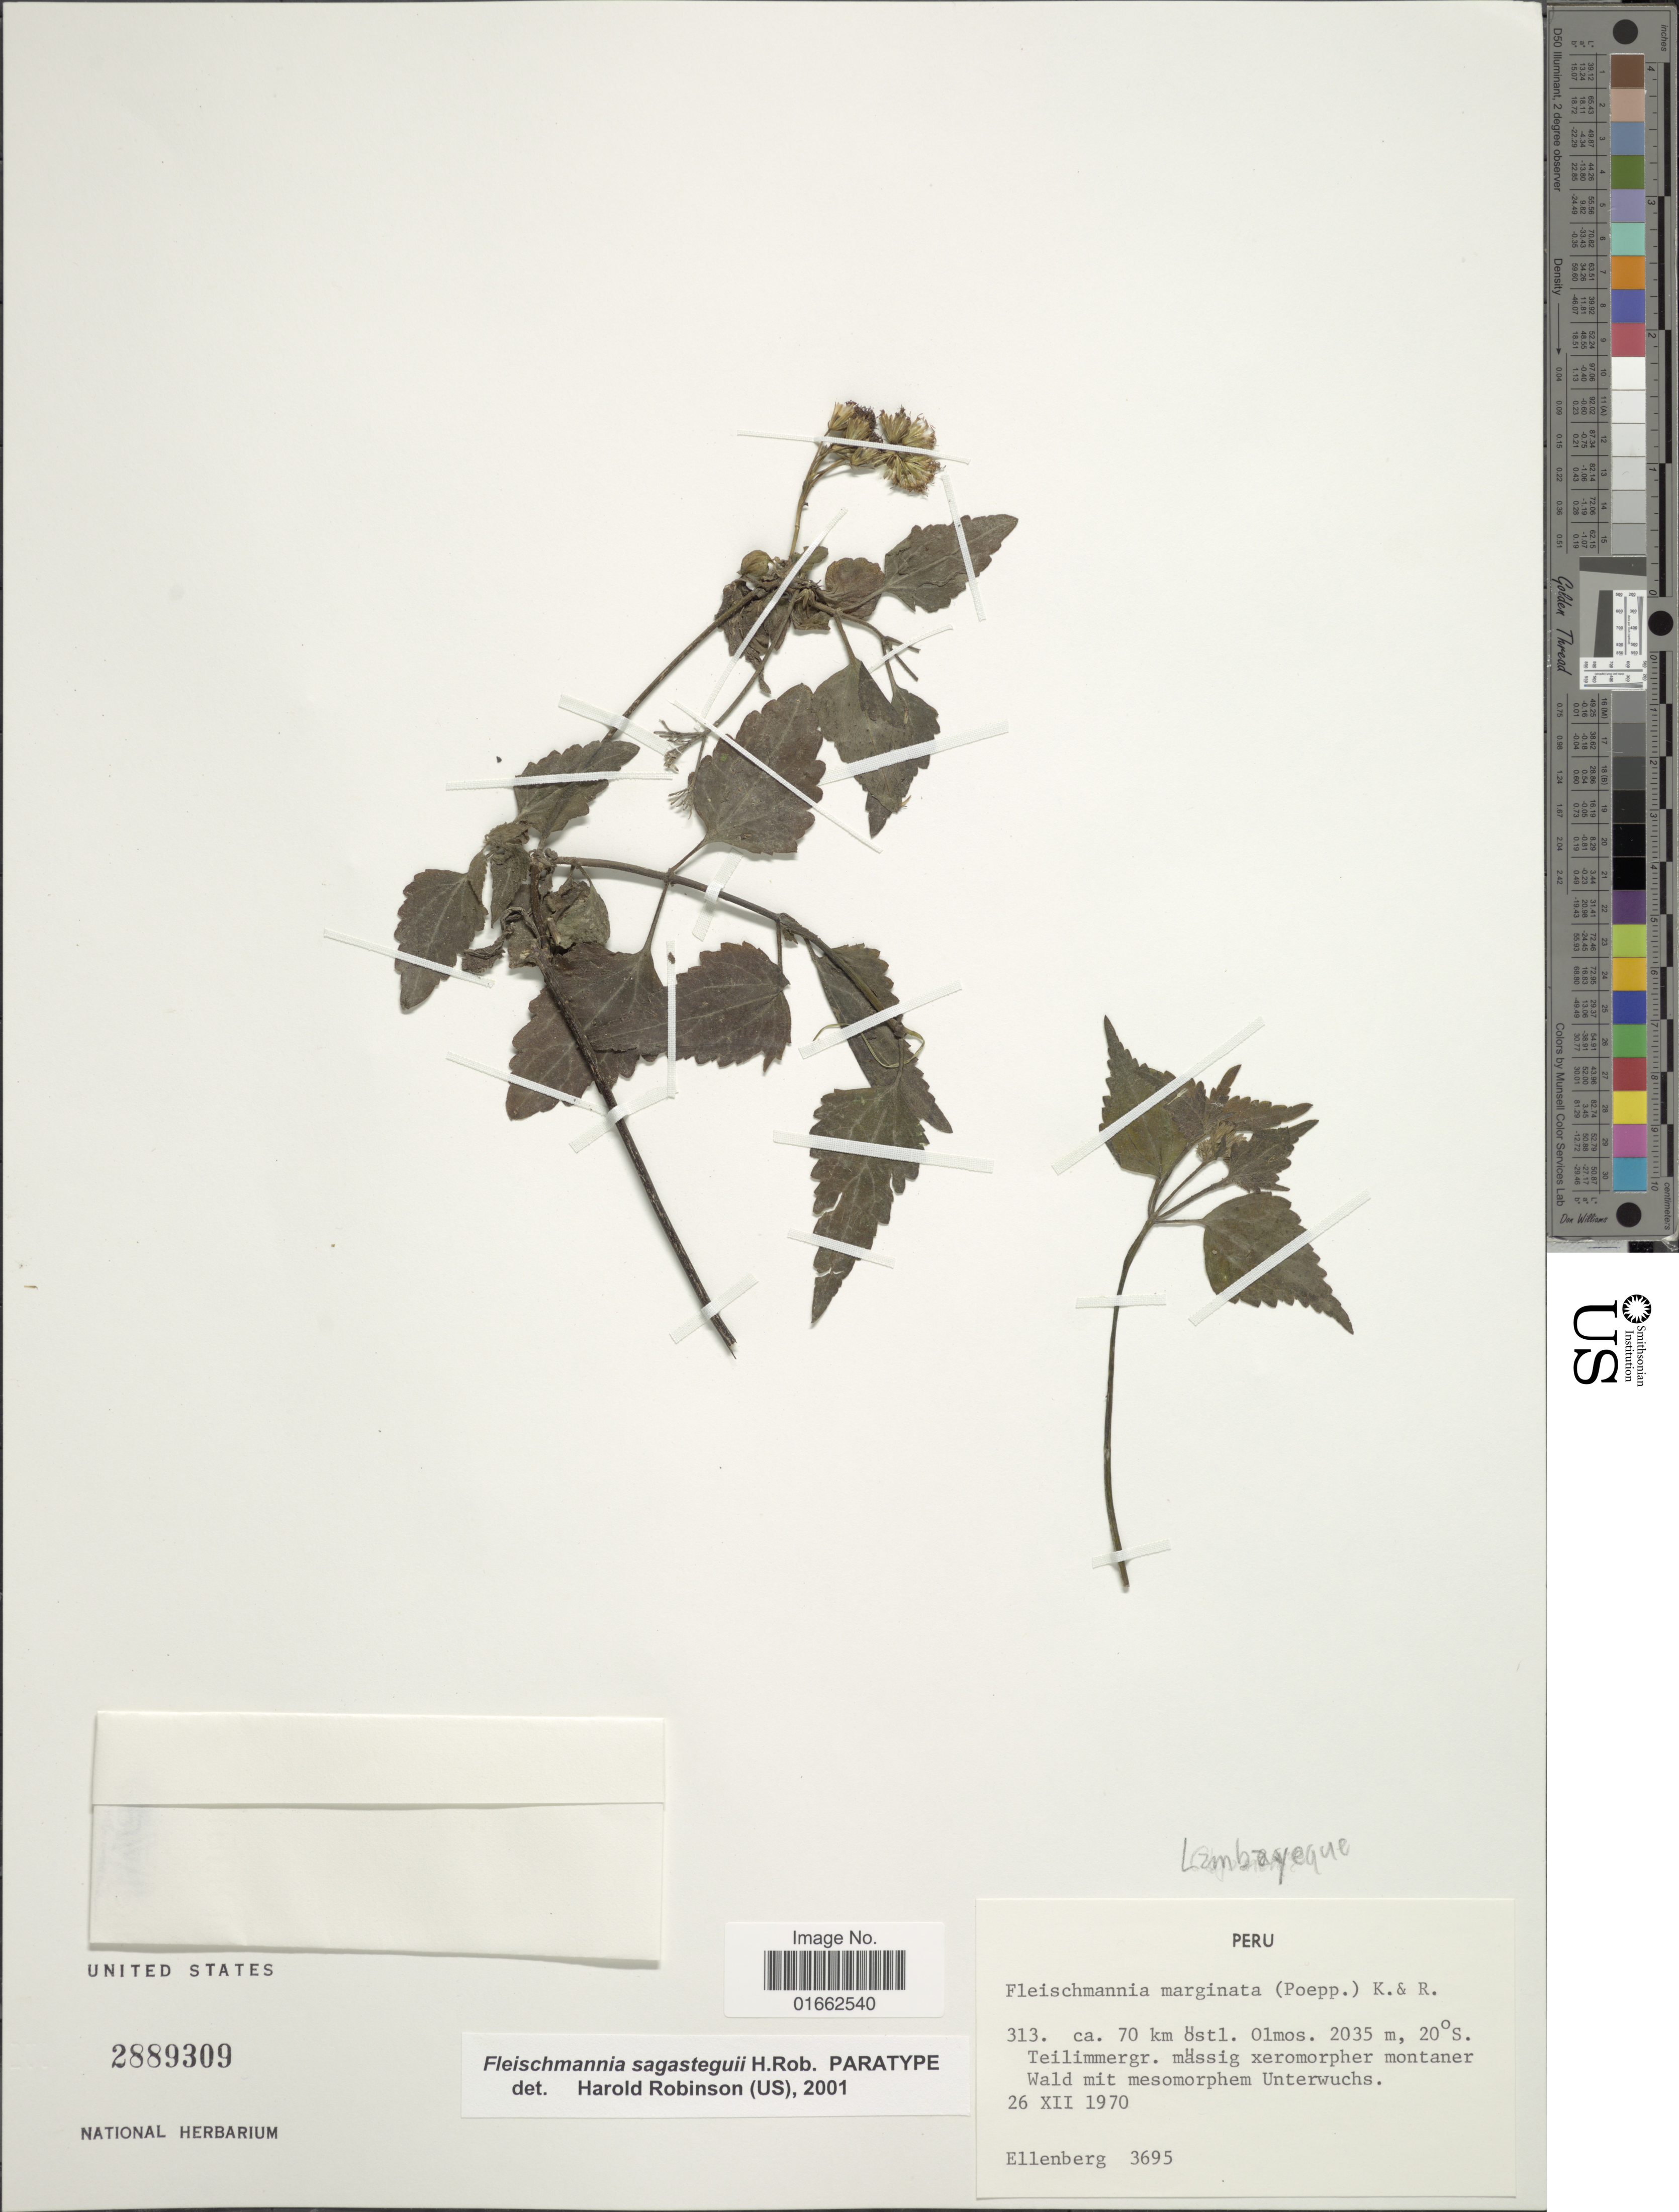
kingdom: Plantae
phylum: Tracheophyta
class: Magnoliopsida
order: Asterales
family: Asteraceae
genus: Fleischmannia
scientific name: Fleischmannia sagasteguii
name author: H. Rob.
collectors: H. Ellenberg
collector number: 3695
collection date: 1970-12-26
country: Peru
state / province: Lambayeque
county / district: Lambayeque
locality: ca. 70 km östl. Olmos. 20°S. Teilimmergr. mâssig xeromorpher montaner Wald mit mesomorphem Unterwuchs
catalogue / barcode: US 2889309